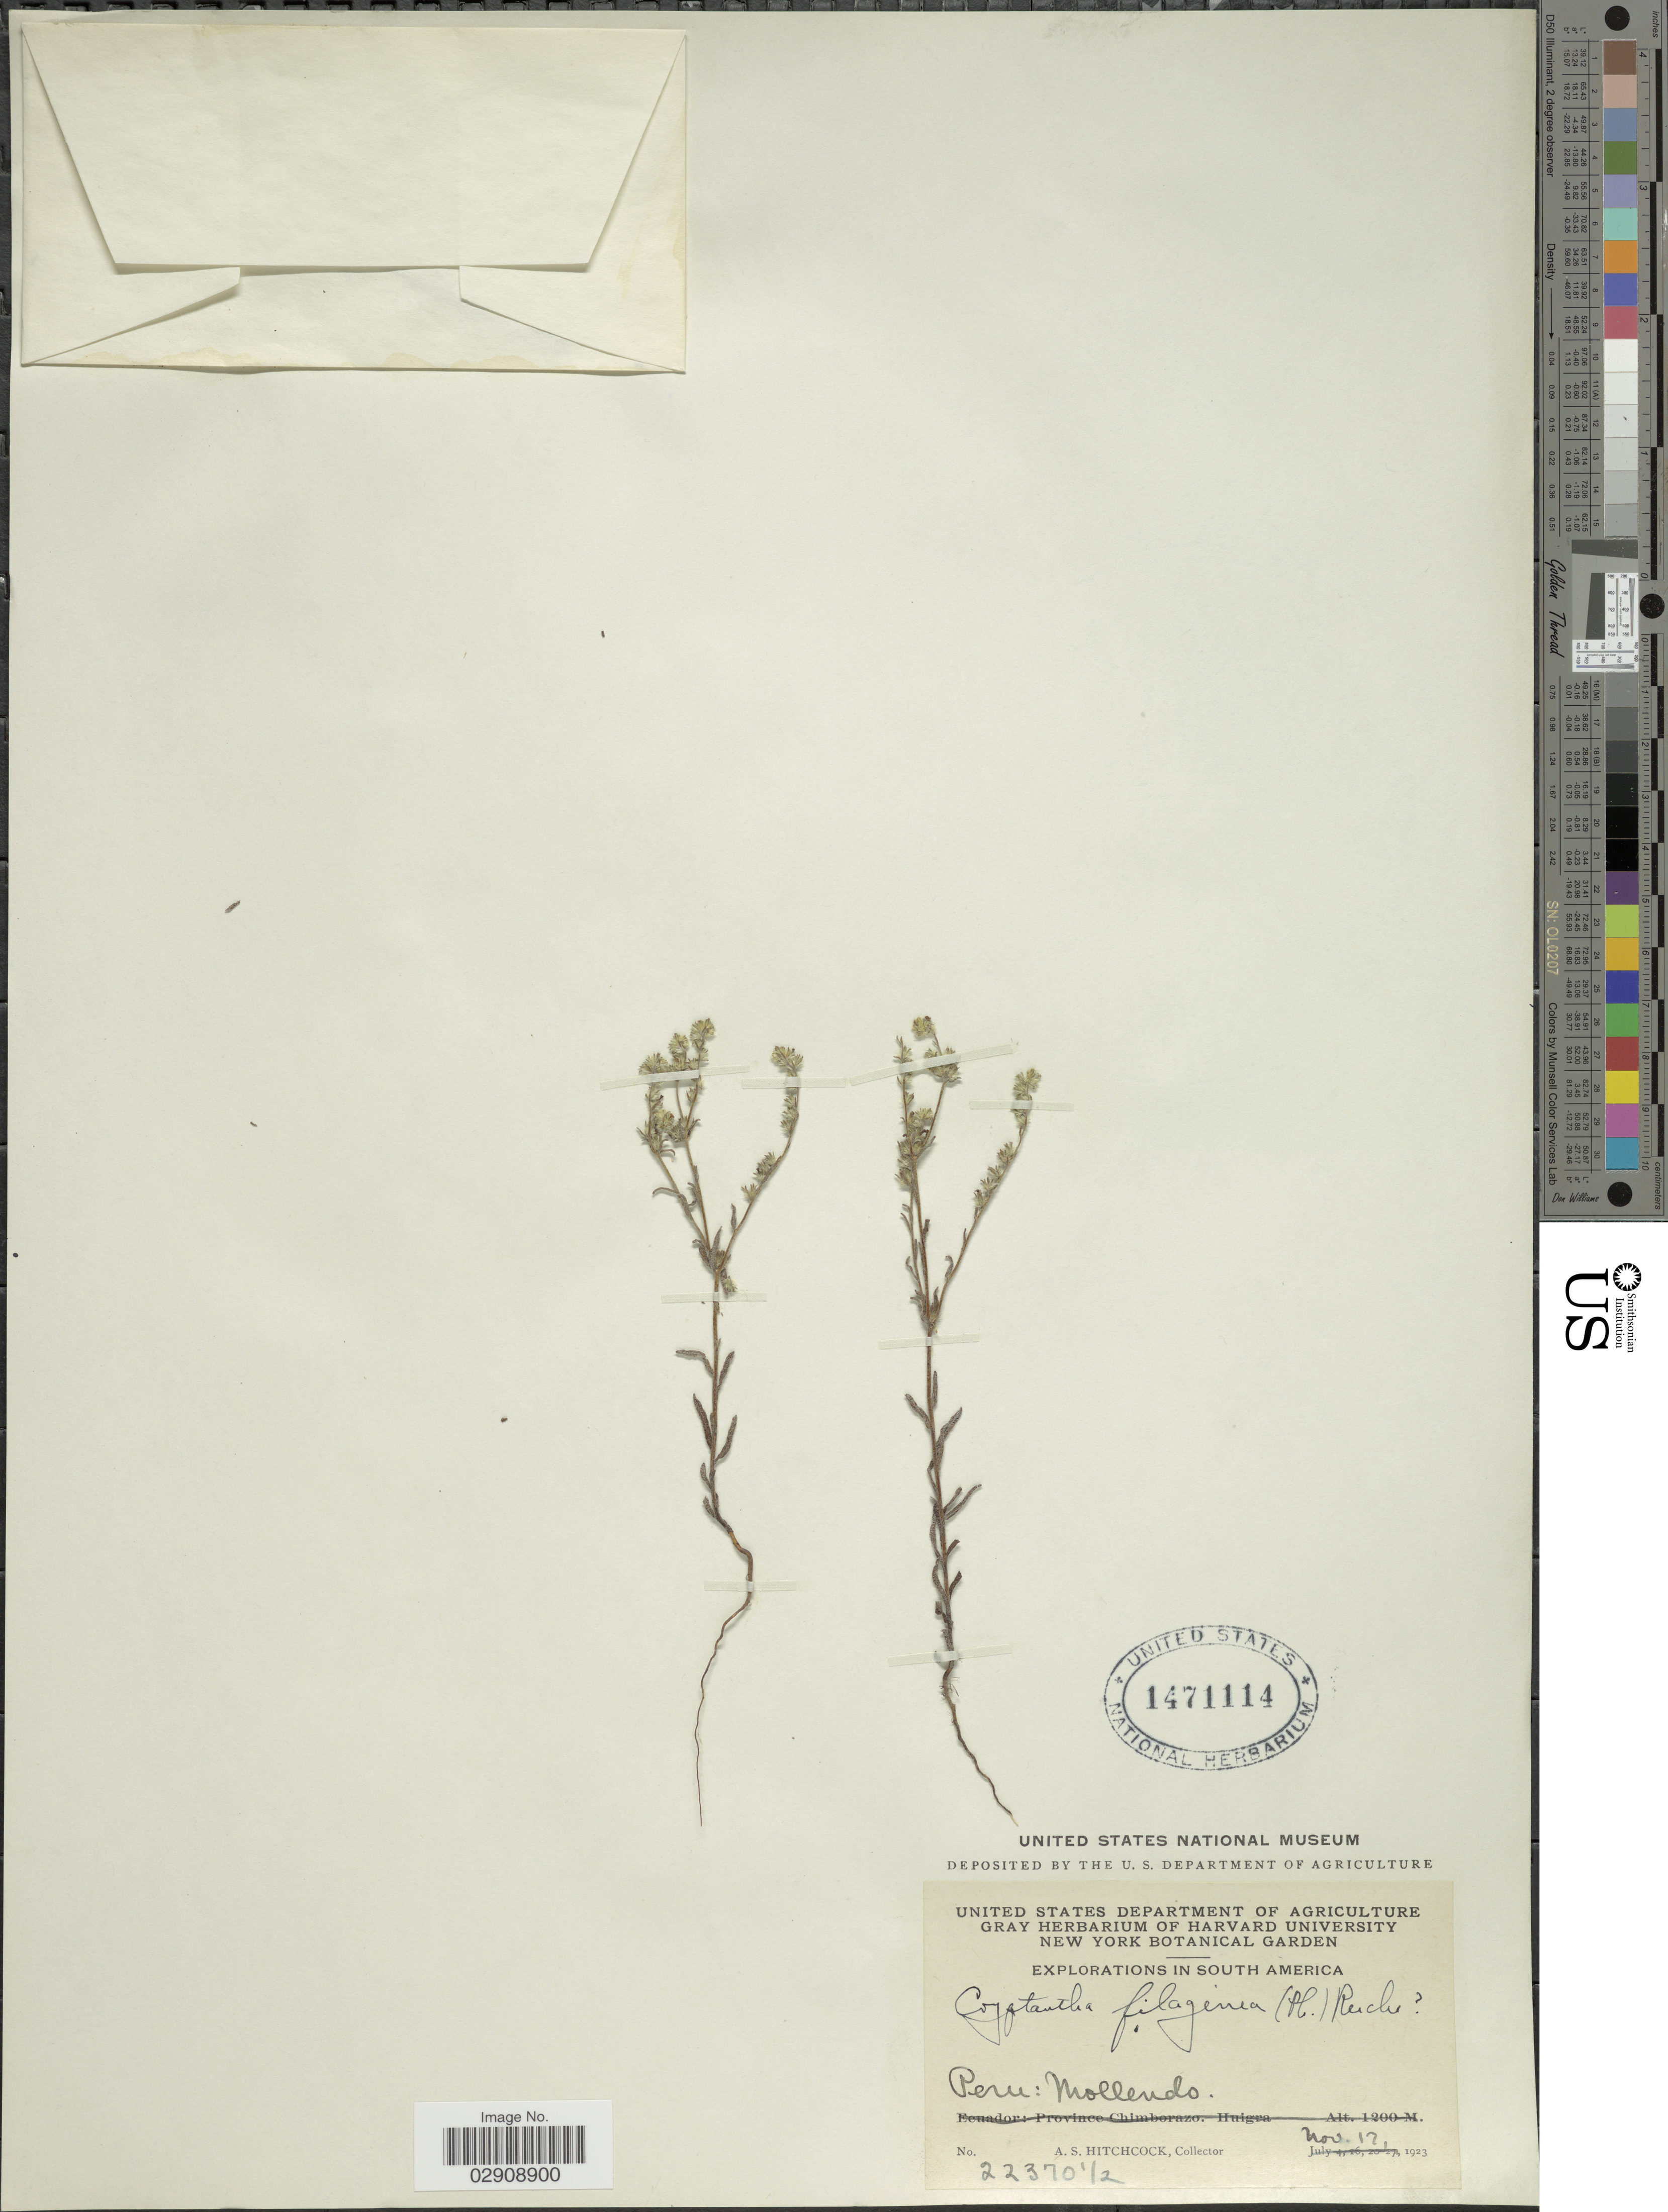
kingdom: Plantae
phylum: Tracheophyta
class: Magnoliopsida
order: Boraginales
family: Boraginaceae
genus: Cryptantha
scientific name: Cryptantha filaginea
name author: (Phil.) Reiche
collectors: A. S. Hitchcock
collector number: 22370 1/2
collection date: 1923-11-17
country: Peru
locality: Peru: Mollendo.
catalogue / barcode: US 1471114